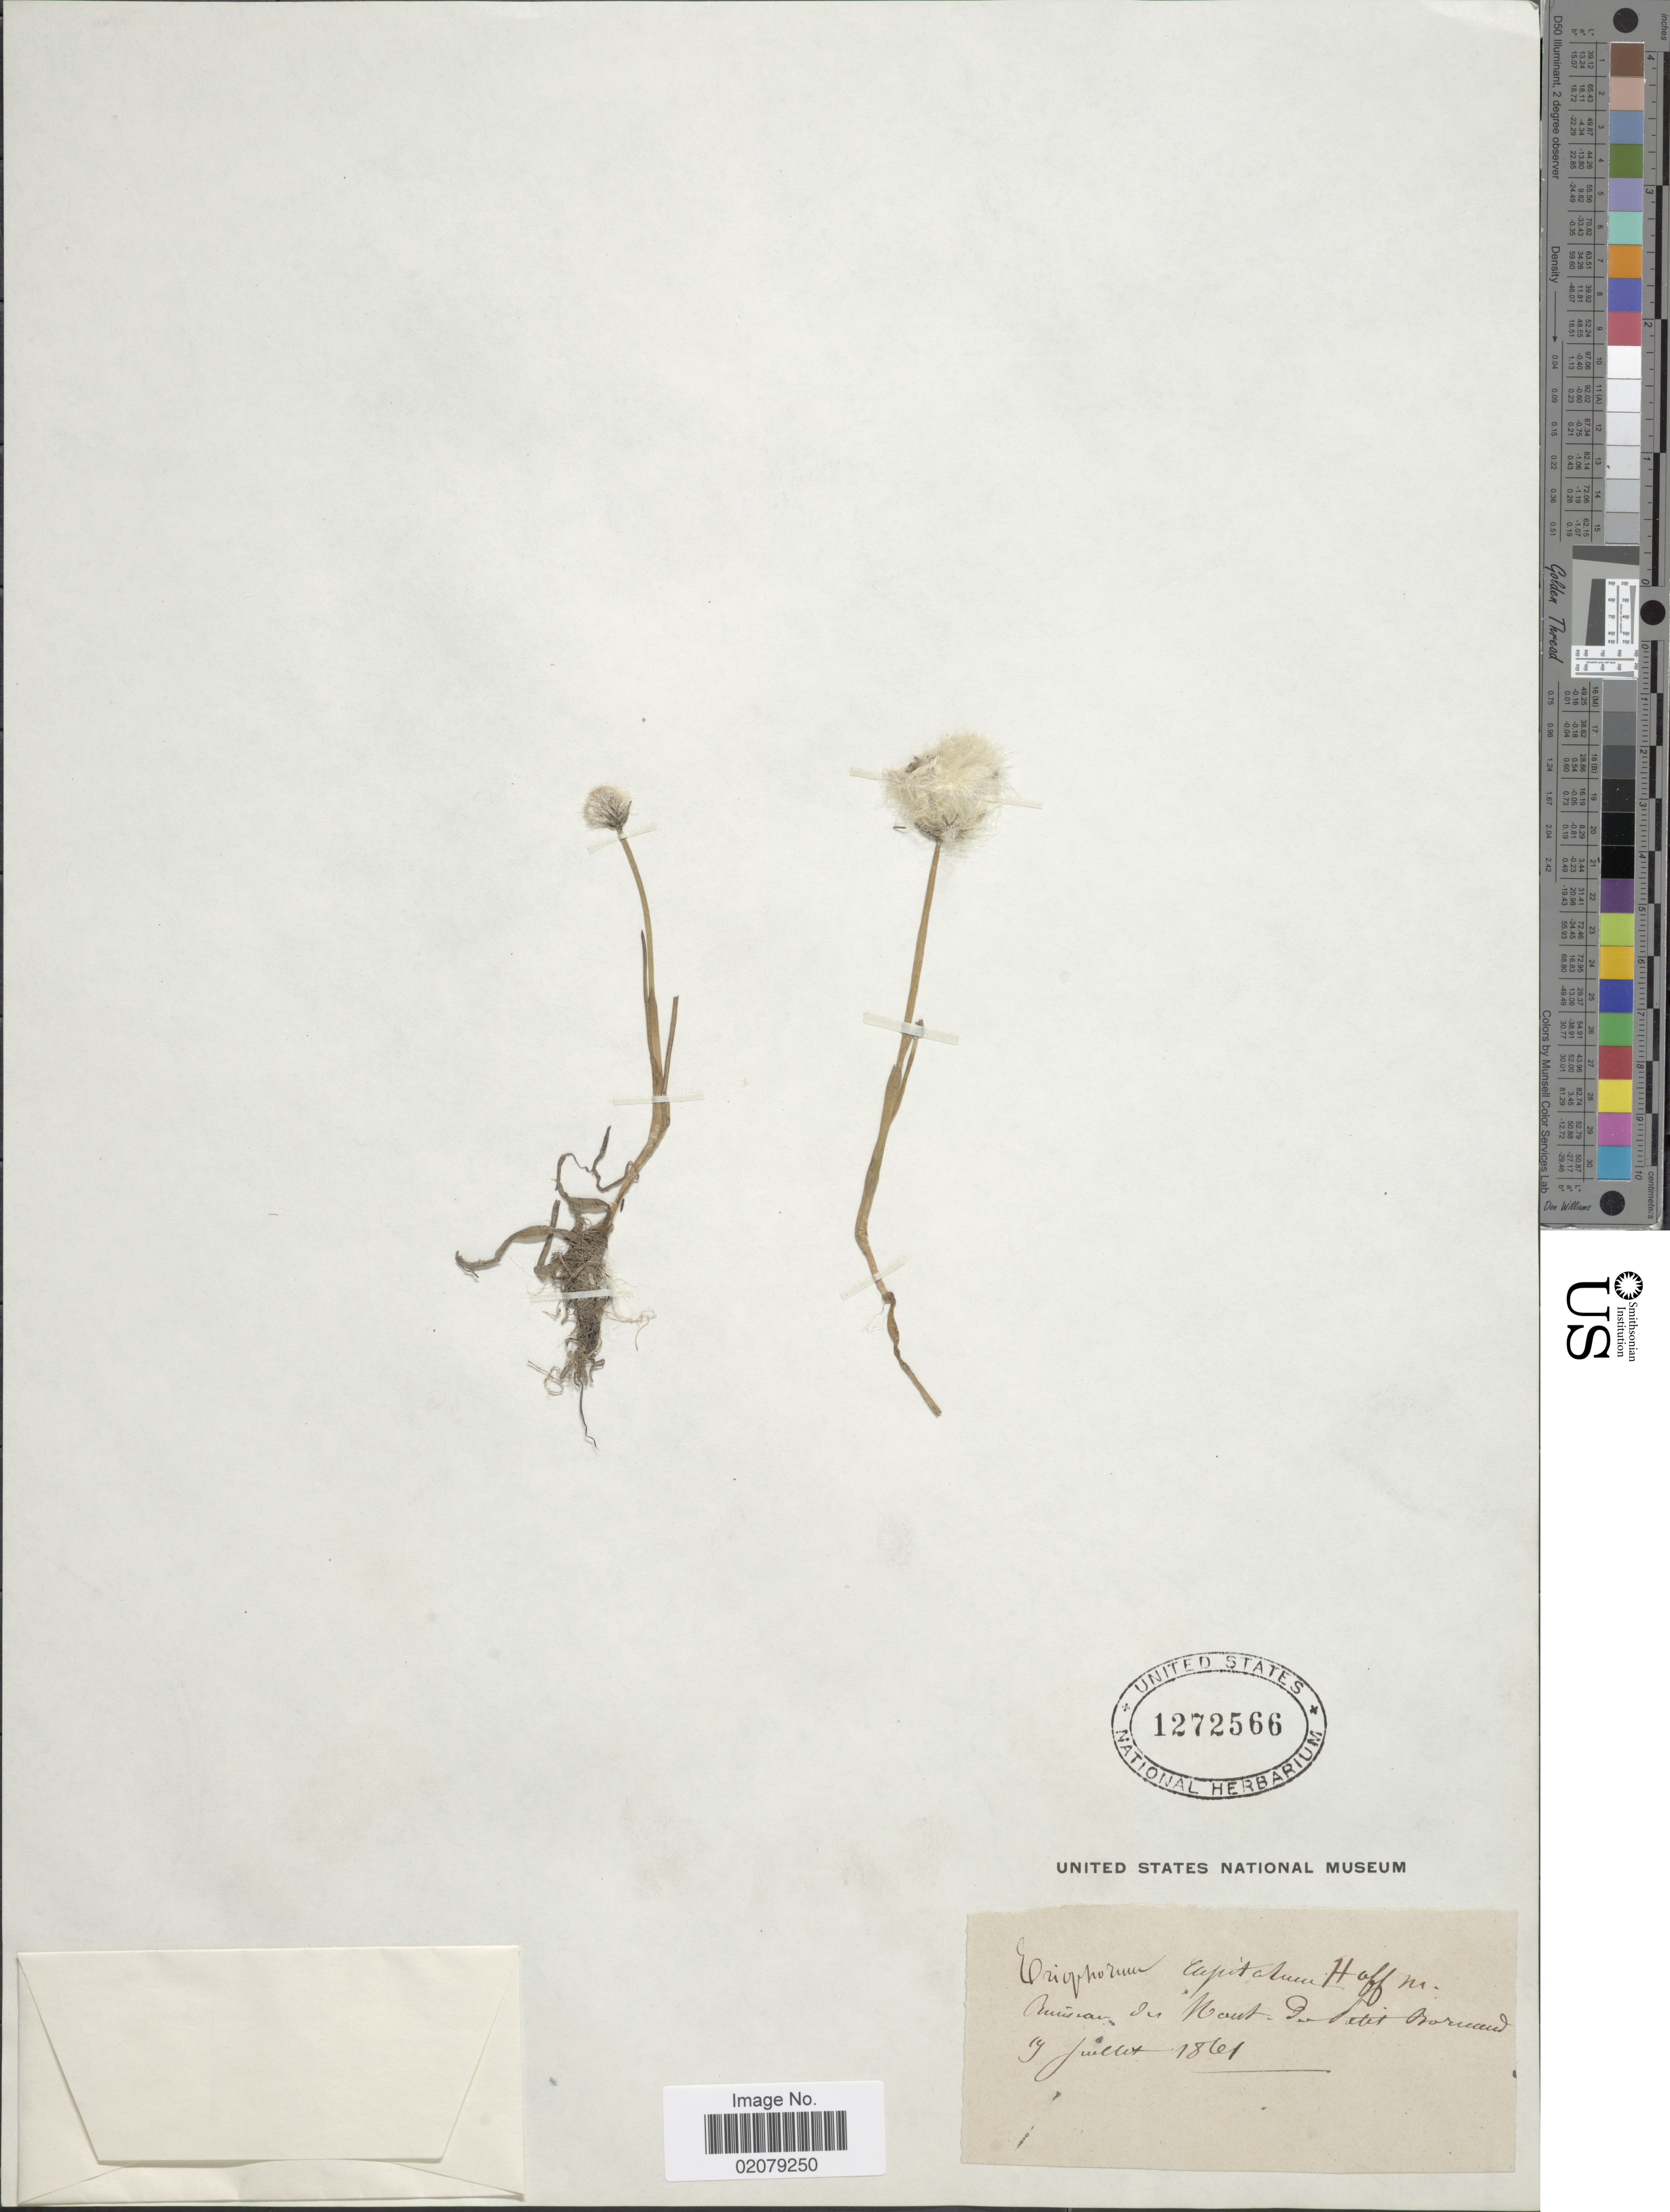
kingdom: Plantae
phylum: Tracheophyta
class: Liliopsida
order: Poales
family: Cyperaceae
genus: Eriophorum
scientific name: Eriophorum scheuchzeri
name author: Hoppe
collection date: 1861-07-19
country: France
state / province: Pays De La Loire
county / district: Loire-Atlantique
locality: Petit Boucot, Nantes.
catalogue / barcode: US 1272566